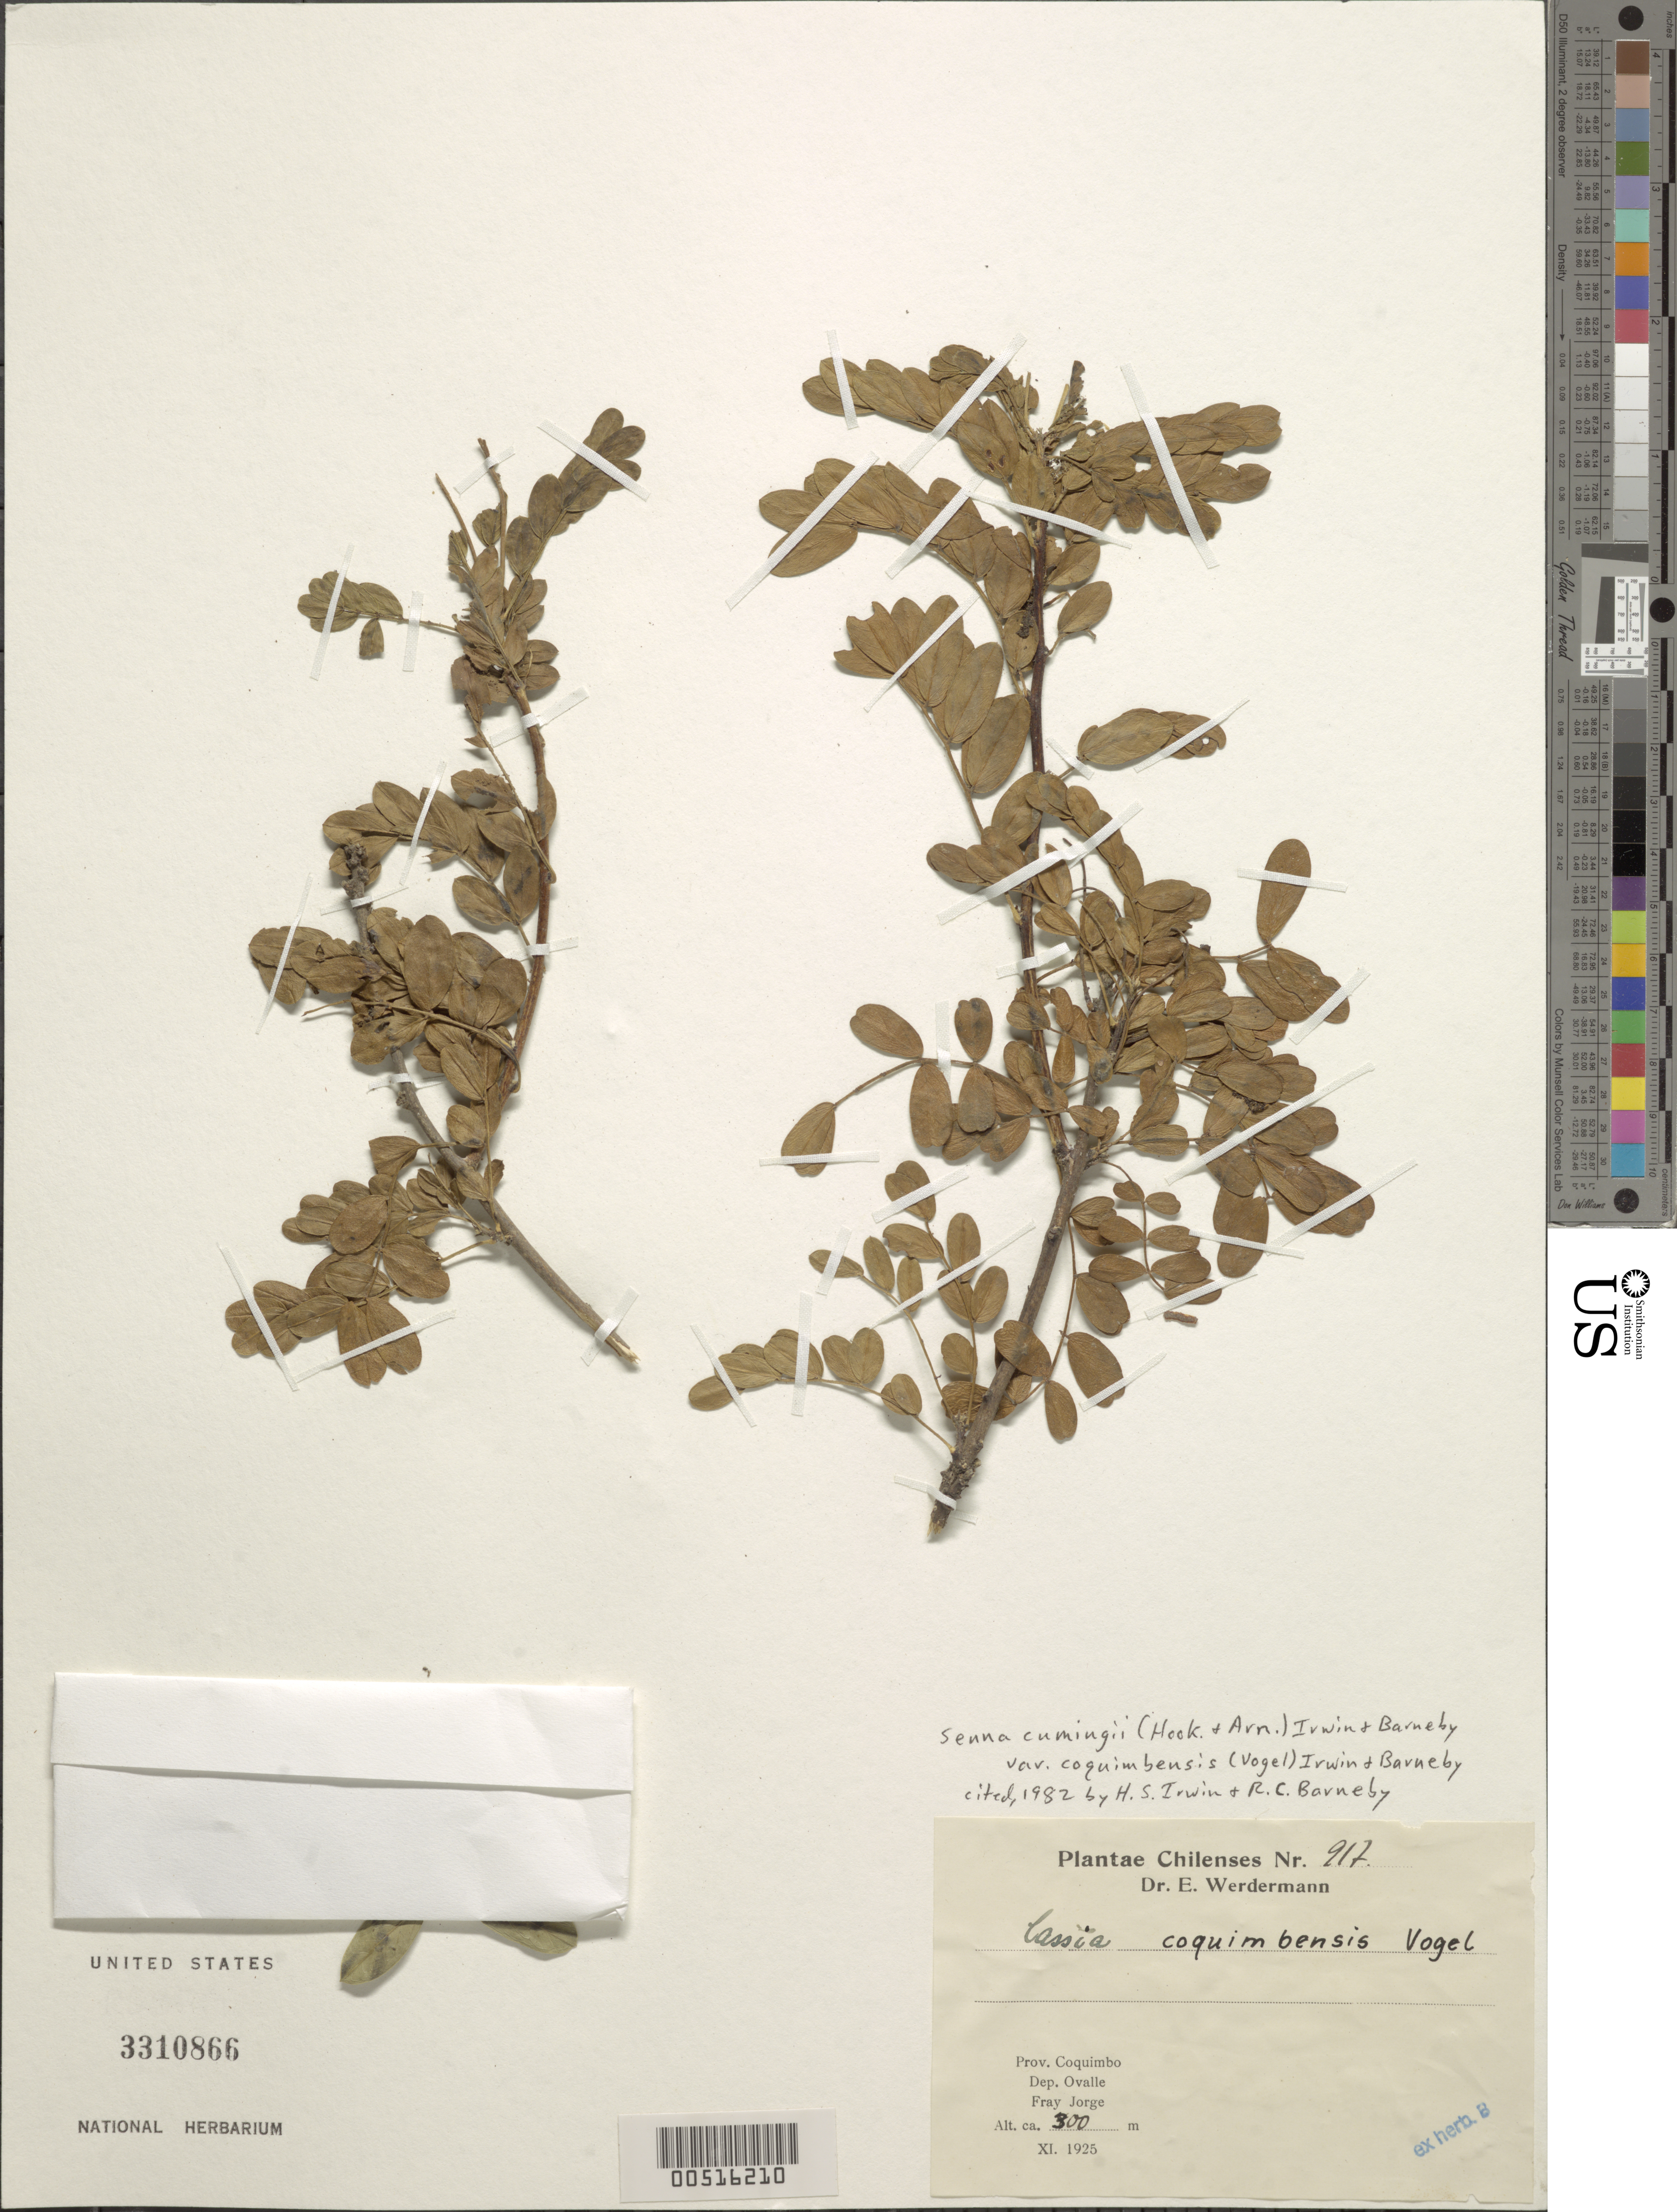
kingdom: Plantae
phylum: Tracheophyta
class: Magnoliopsida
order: Fabales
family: Fabaceae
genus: Senna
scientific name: Senna cumingii var. coquimbensis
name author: (Vogel) H.S. Irwin & Barneby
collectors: E. Werdermann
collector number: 917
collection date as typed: Nov 1925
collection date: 1925-11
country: Chile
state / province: Coquimbo (IV)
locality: Ovalle, fray jorge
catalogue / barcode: US 3310866